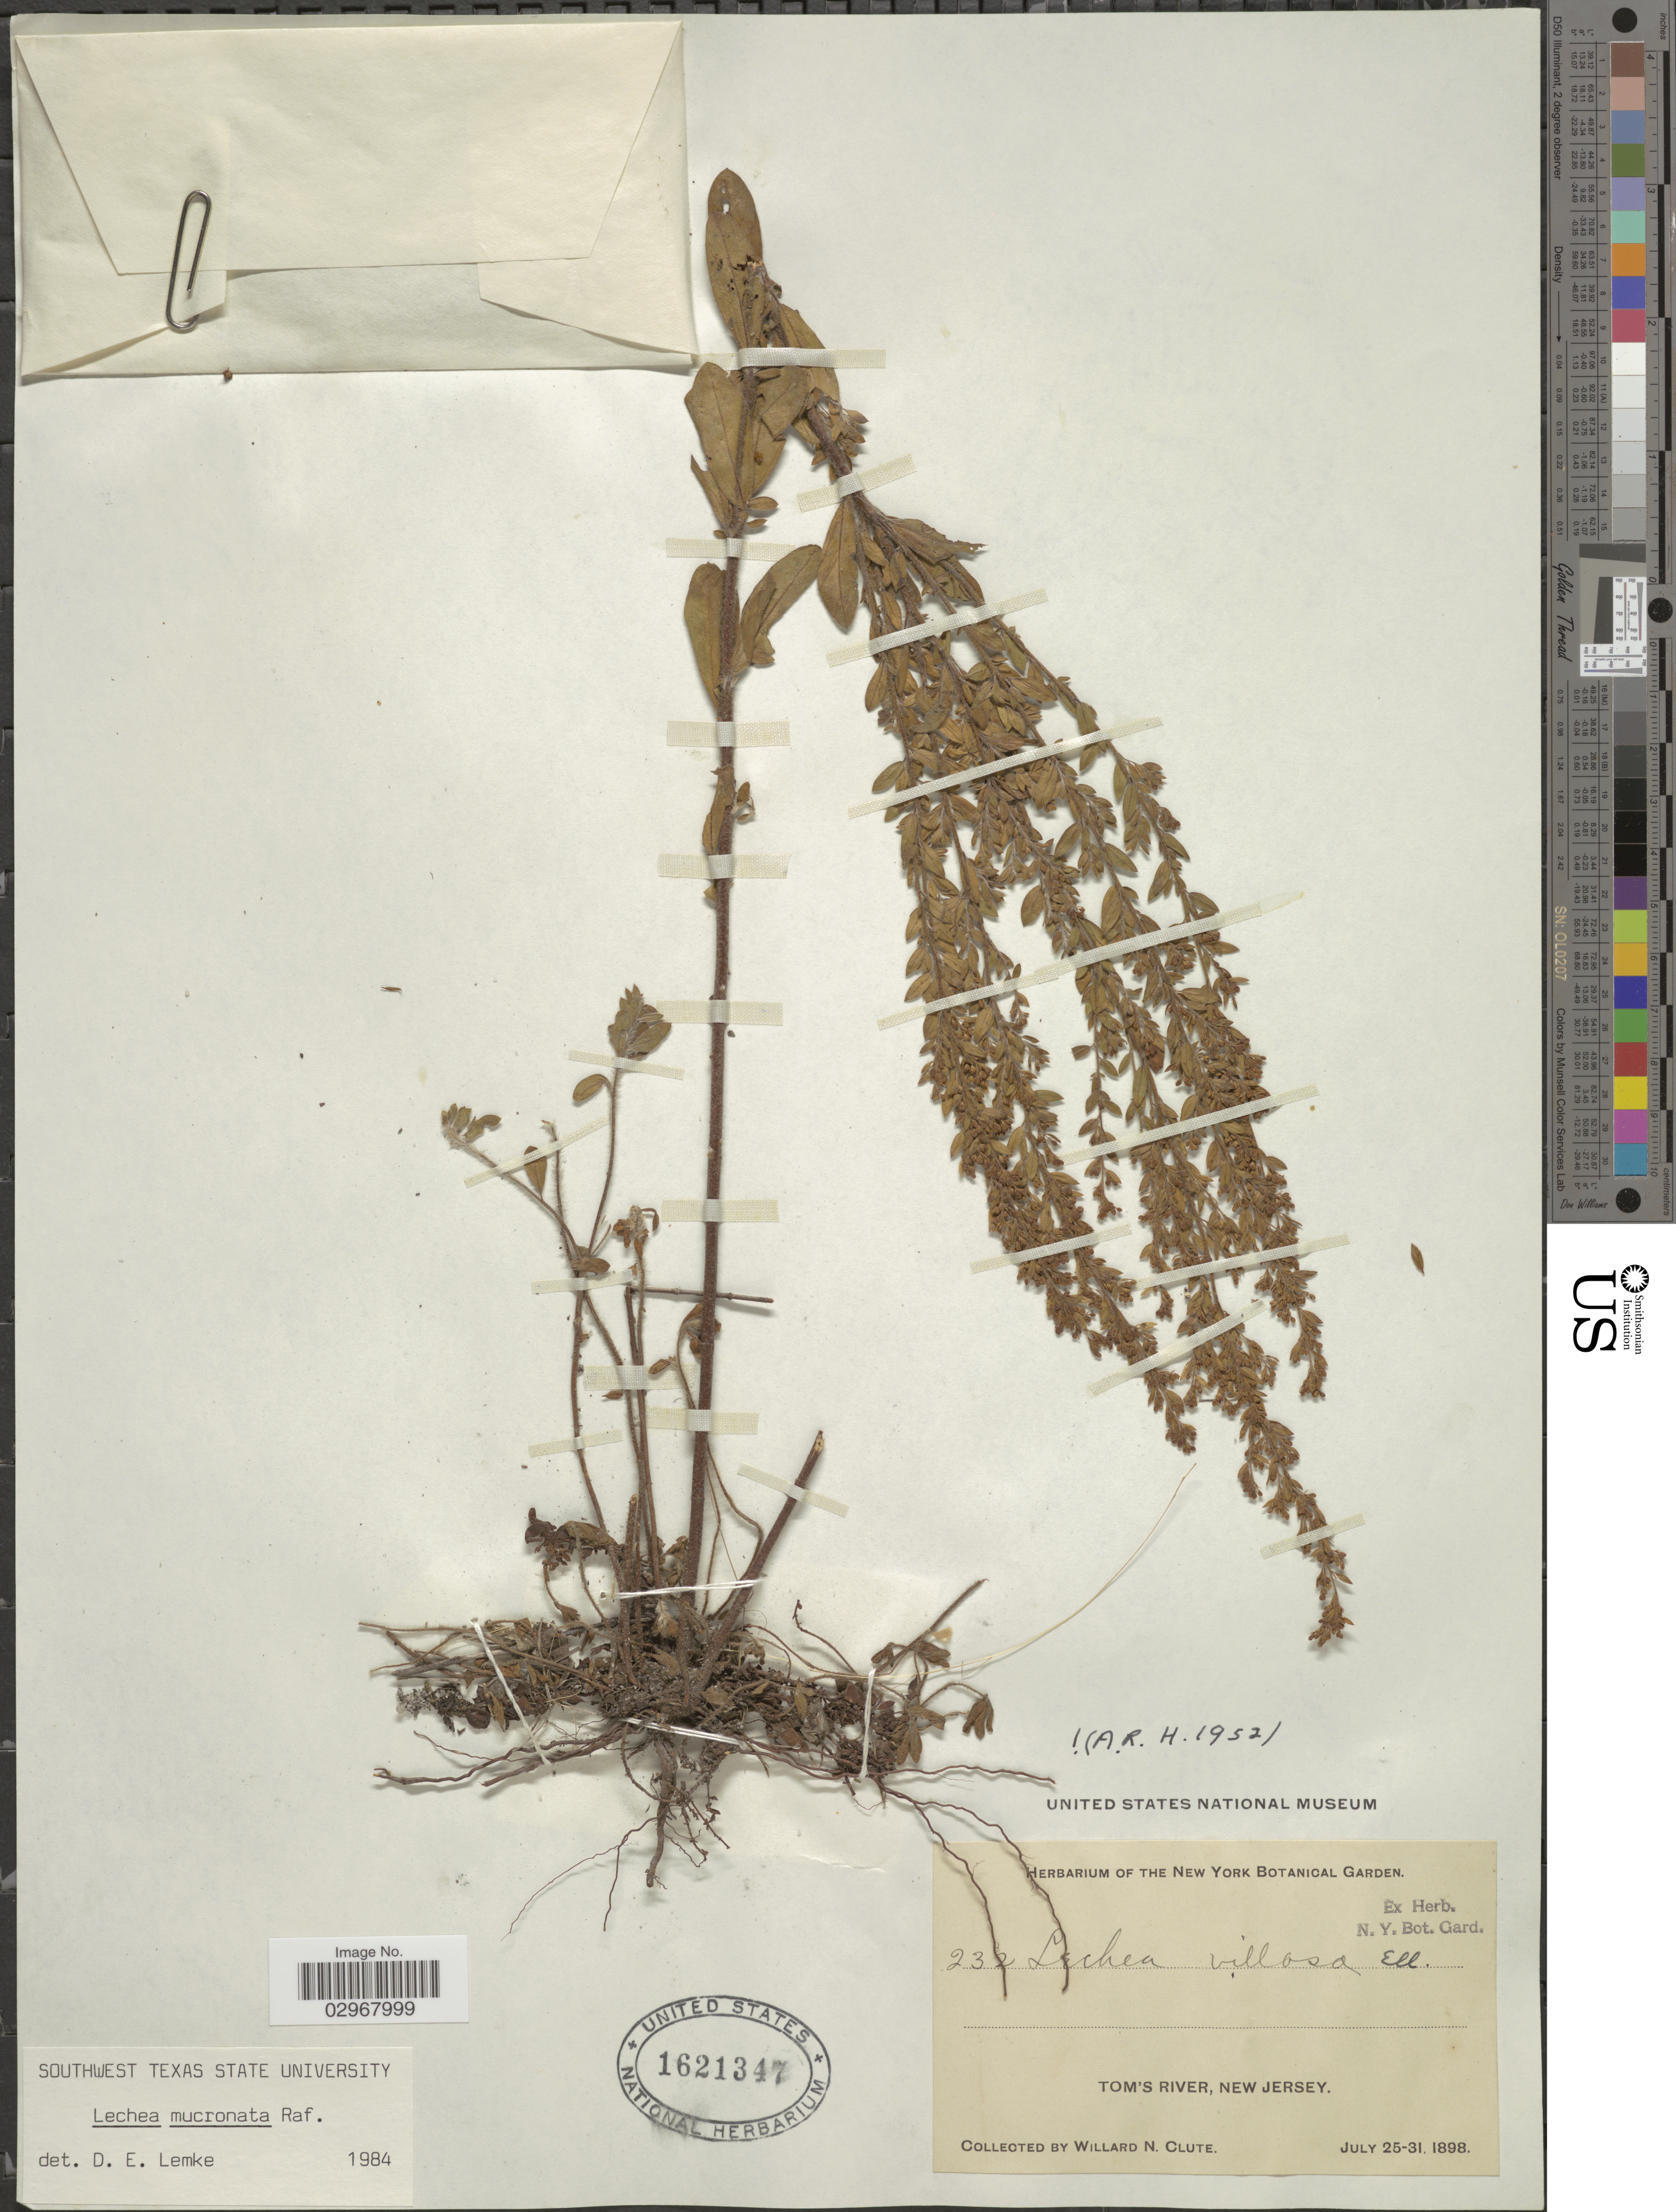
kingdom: Plantae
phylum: Tracheophyta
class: Magnoliopsida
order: Malvales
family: Cistaceae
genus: Lechea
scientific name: Lechea mucronata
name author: Raf.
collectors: W. N. Clute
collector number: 232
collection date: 1898-07-25/1898-07-31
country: United States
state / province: New Jersey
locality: Tom's River.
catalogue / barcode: US 1621347